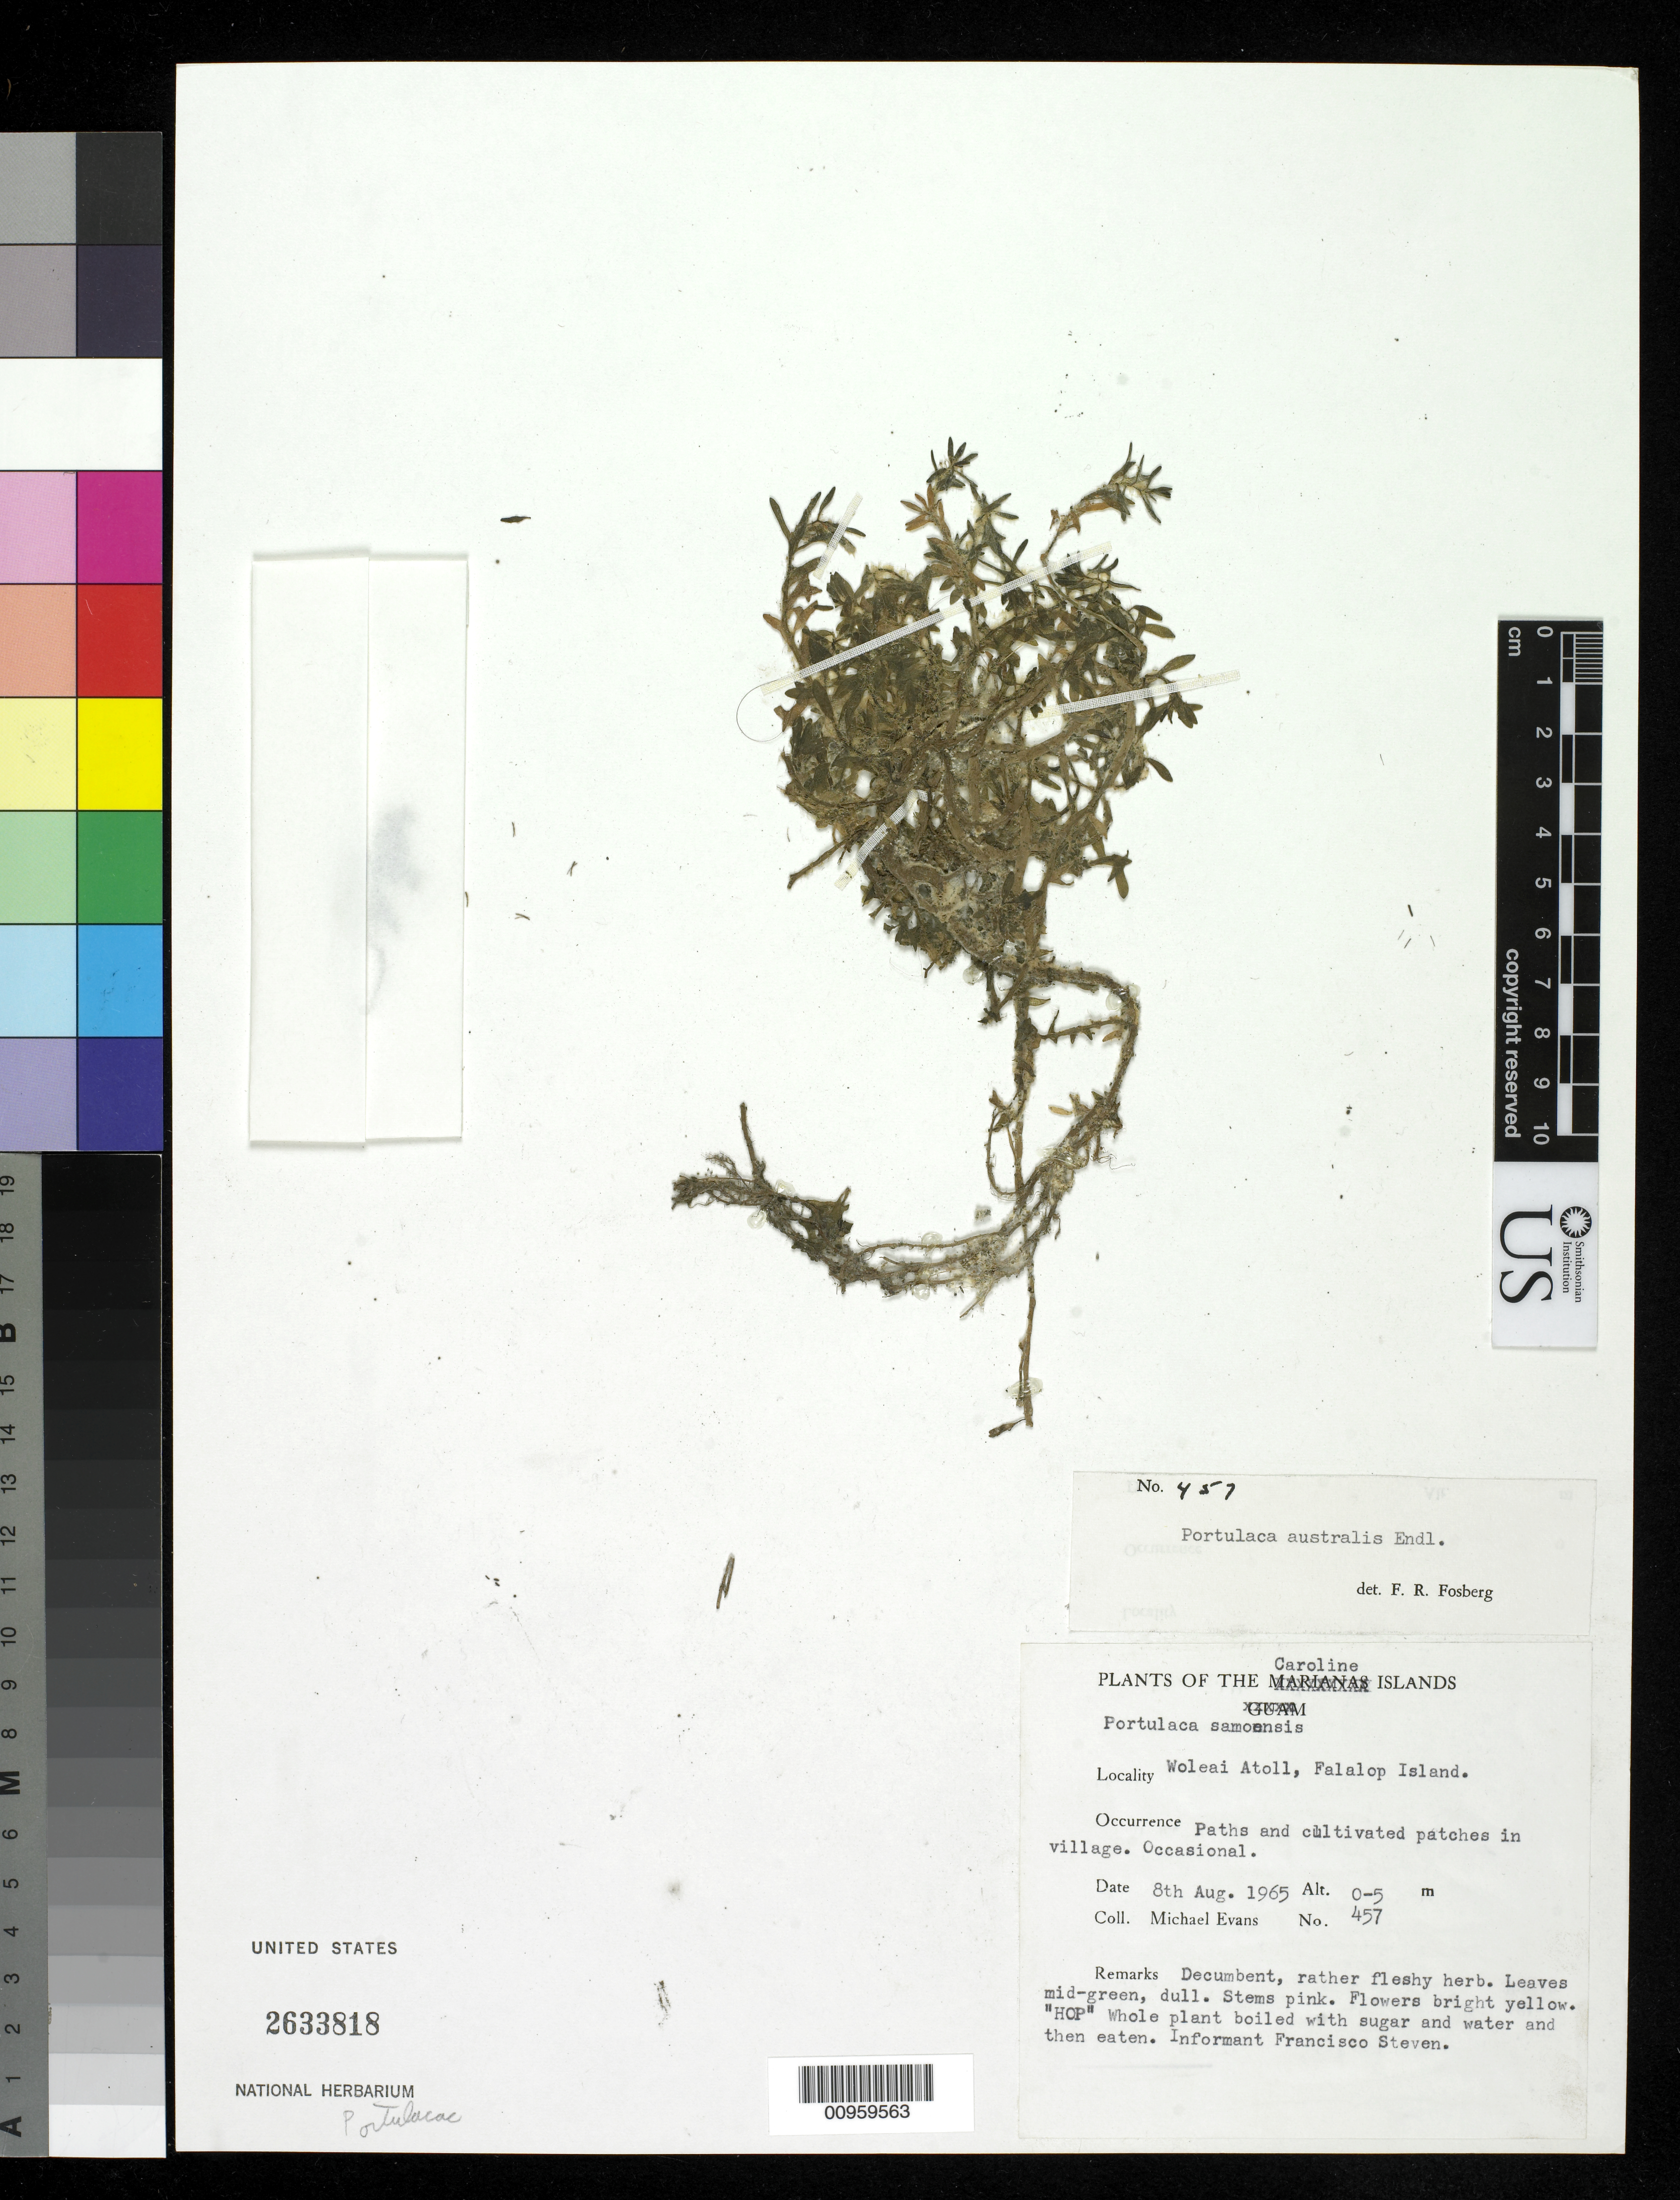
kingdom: Plantae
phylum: Tracheophyta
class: Magnoliopsida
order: Caryophyllales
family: Portulacaceae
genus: Portulaca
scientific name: Portulaca australis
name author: Endl.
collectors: M. Evans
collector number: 457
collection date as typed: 08 Aug 1965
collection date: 1965-08-08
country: Micronesia, Federated States of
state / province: Yap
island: Faraulep Atoll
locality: Woleai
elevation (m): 0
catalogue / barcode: US 2633818